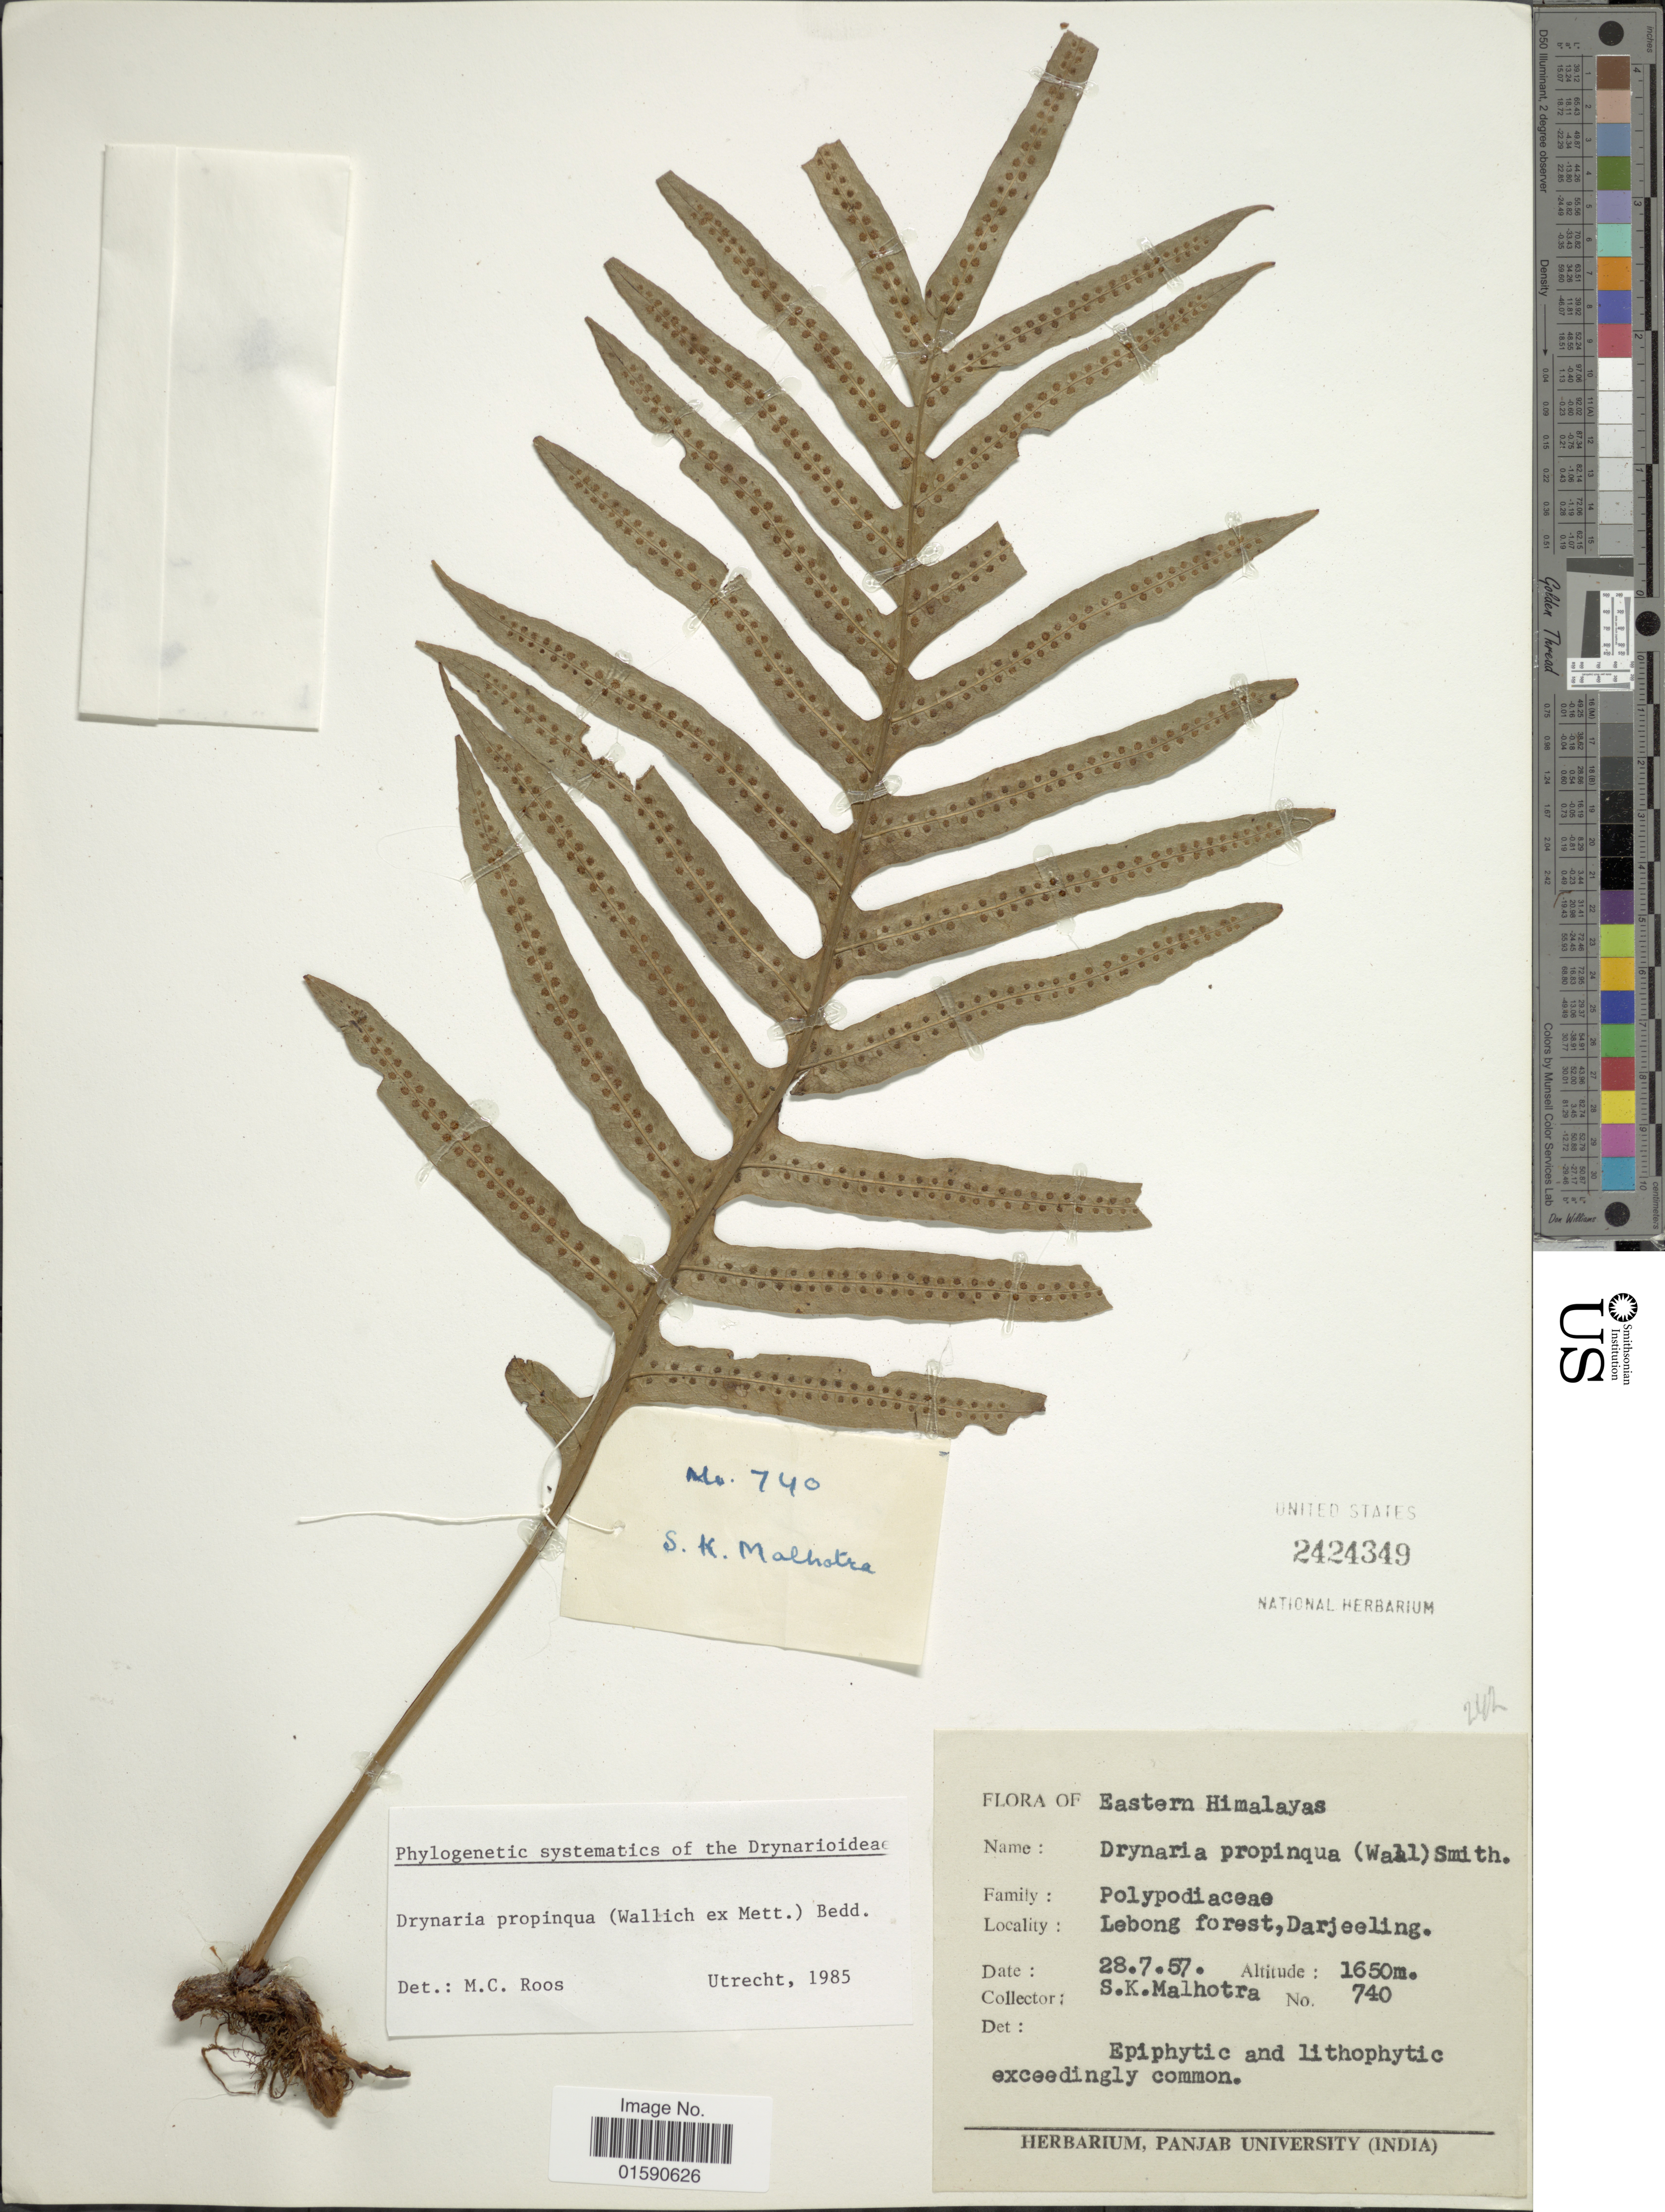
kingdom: Plantae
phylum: Tracheophyta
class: Polypodiopsida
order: Polypodiales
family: Polypodiaceae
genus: Drynaria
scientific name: Drynaria propinqua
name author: (Wall. ex Mett.) J. Sm.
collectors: S. Malhotra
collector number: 740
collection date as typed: Transcribed d/m/y: 28/7/57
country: India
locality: Eastern Himalayas, Lebong Forest, Darjeeling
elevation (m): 1650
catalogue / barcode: US 2424349